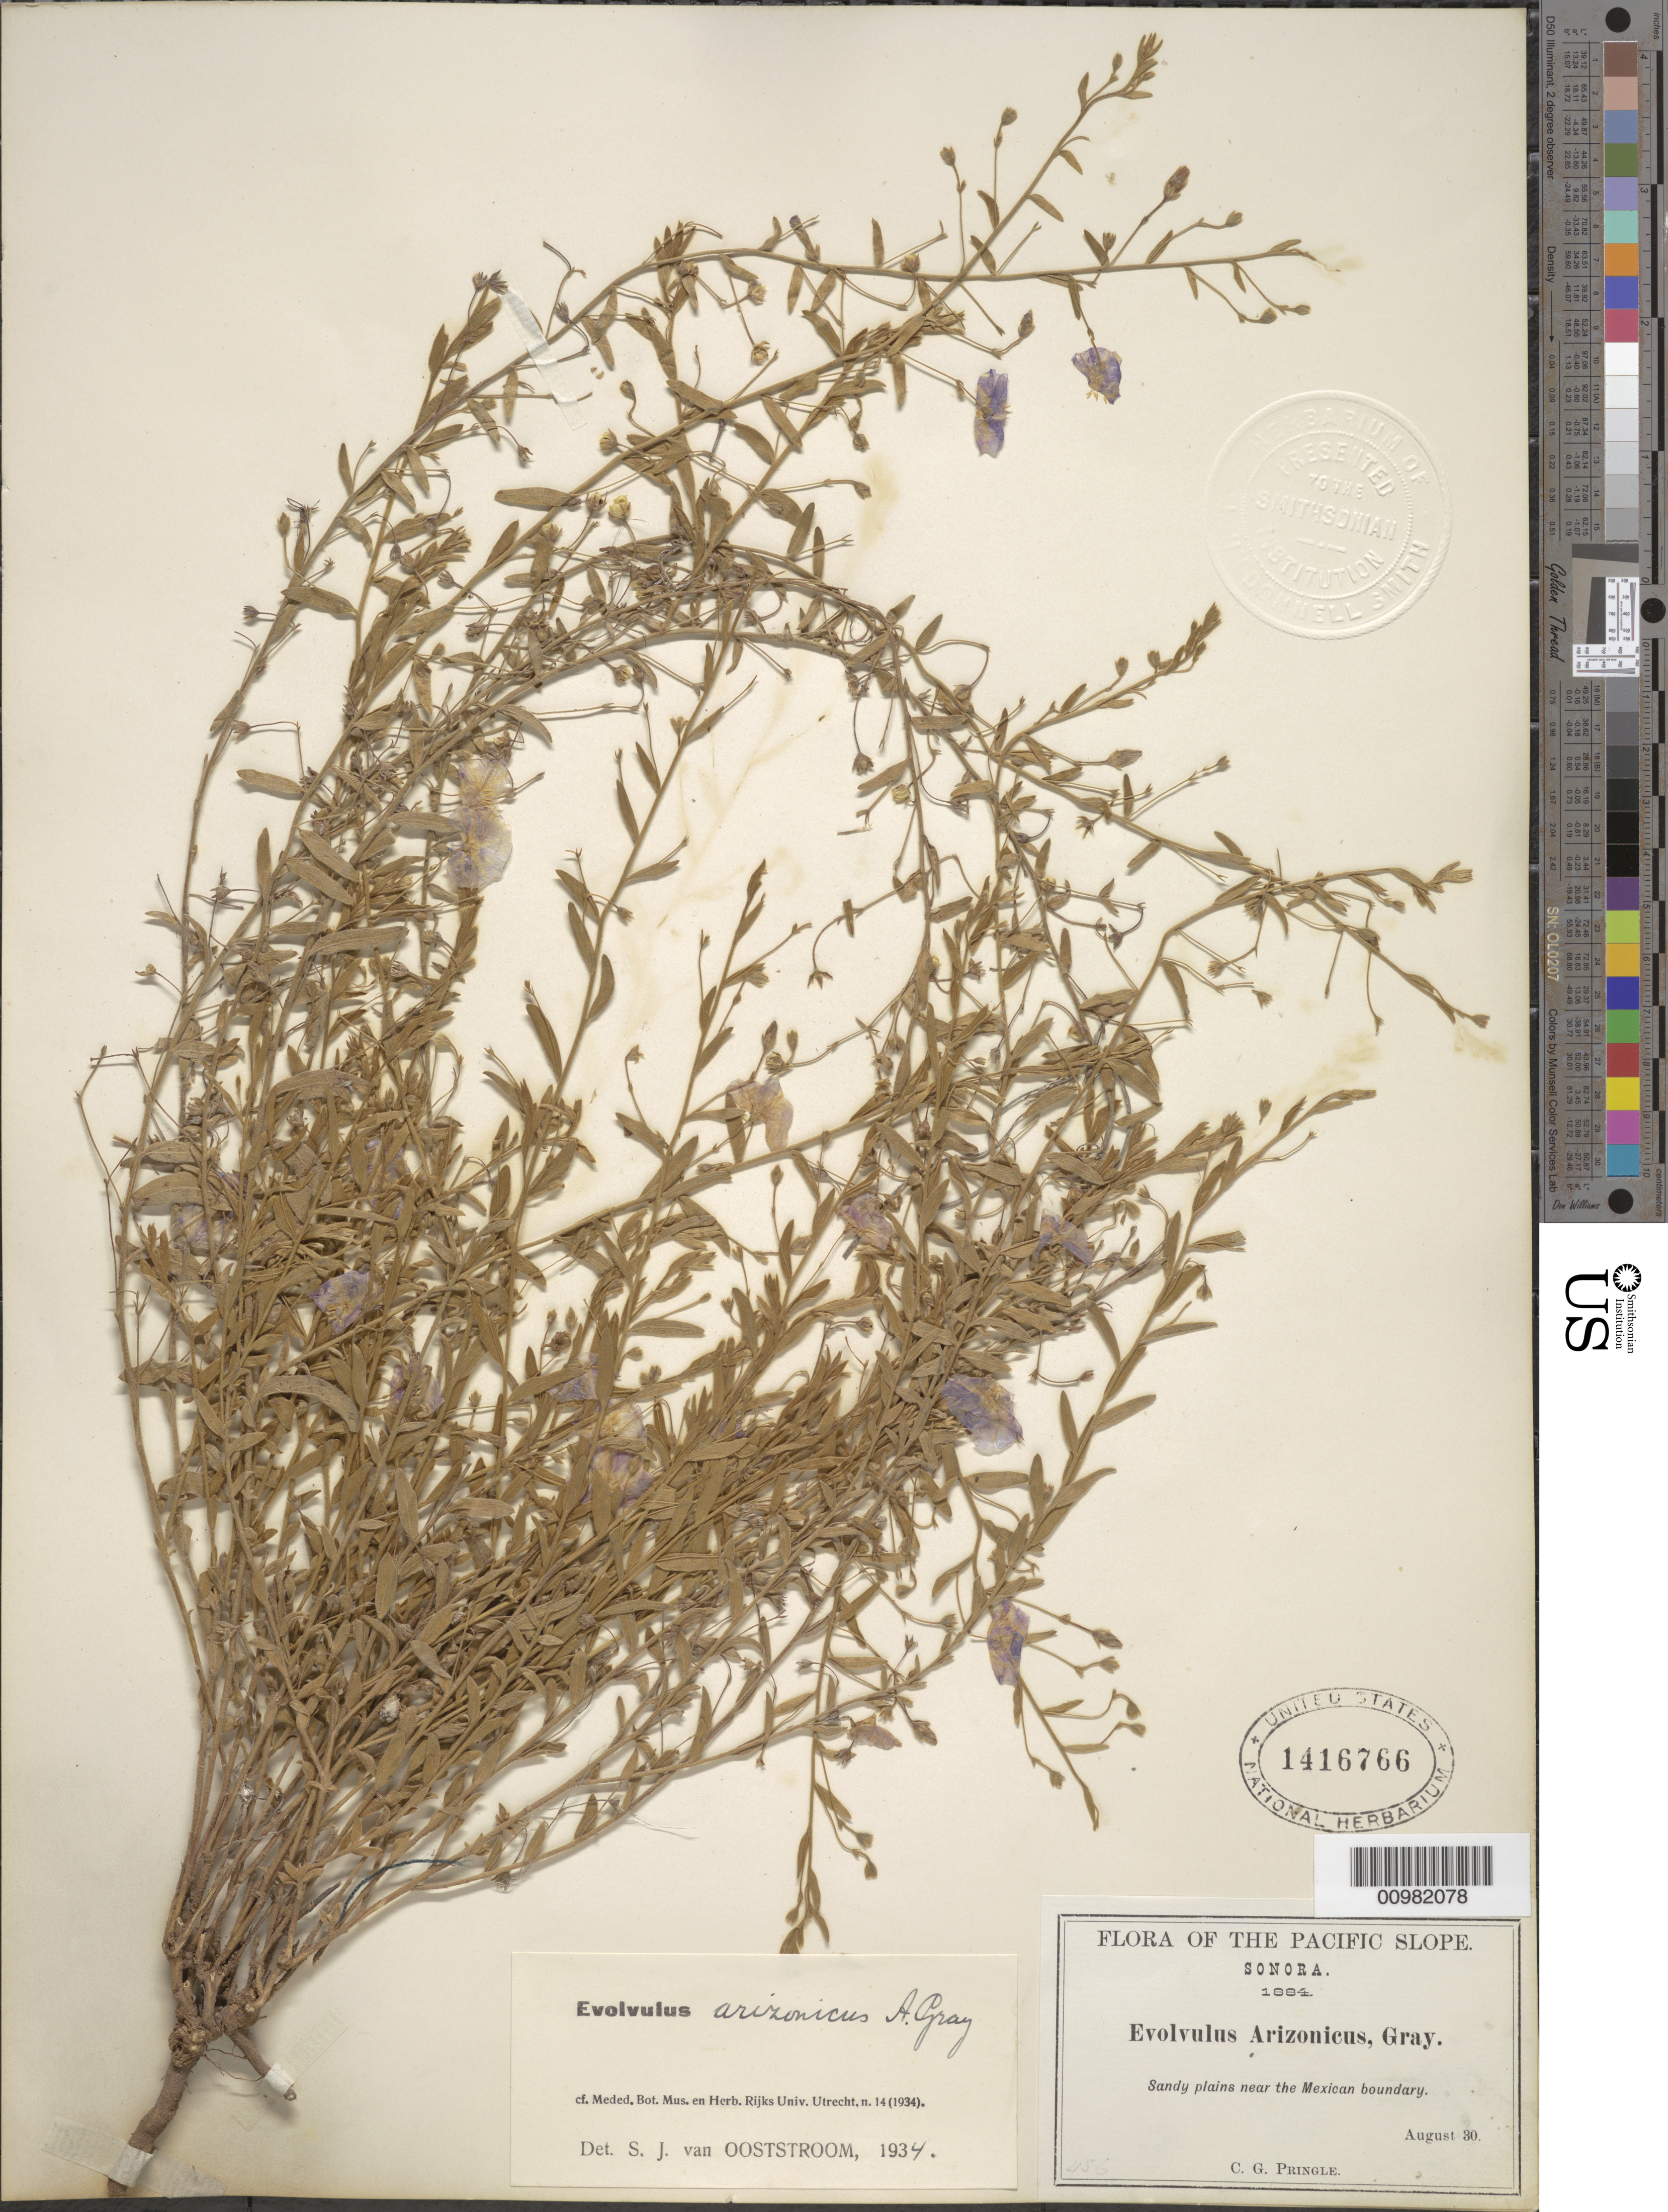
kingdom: Plantae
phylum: Tracheophyta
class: Magnoliopsida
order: Solanales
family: Convolvulaceae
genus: Evolvulus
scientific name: Evolvulus arizonicus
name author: A. Gray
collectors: C. G. Pringle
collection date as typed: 30 Aug 1884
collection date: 1884-08-30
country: United States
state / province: Arizona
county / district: Pinal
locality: Sonora; Sandy plains near the Mexican boundary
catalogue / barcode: US 1416766